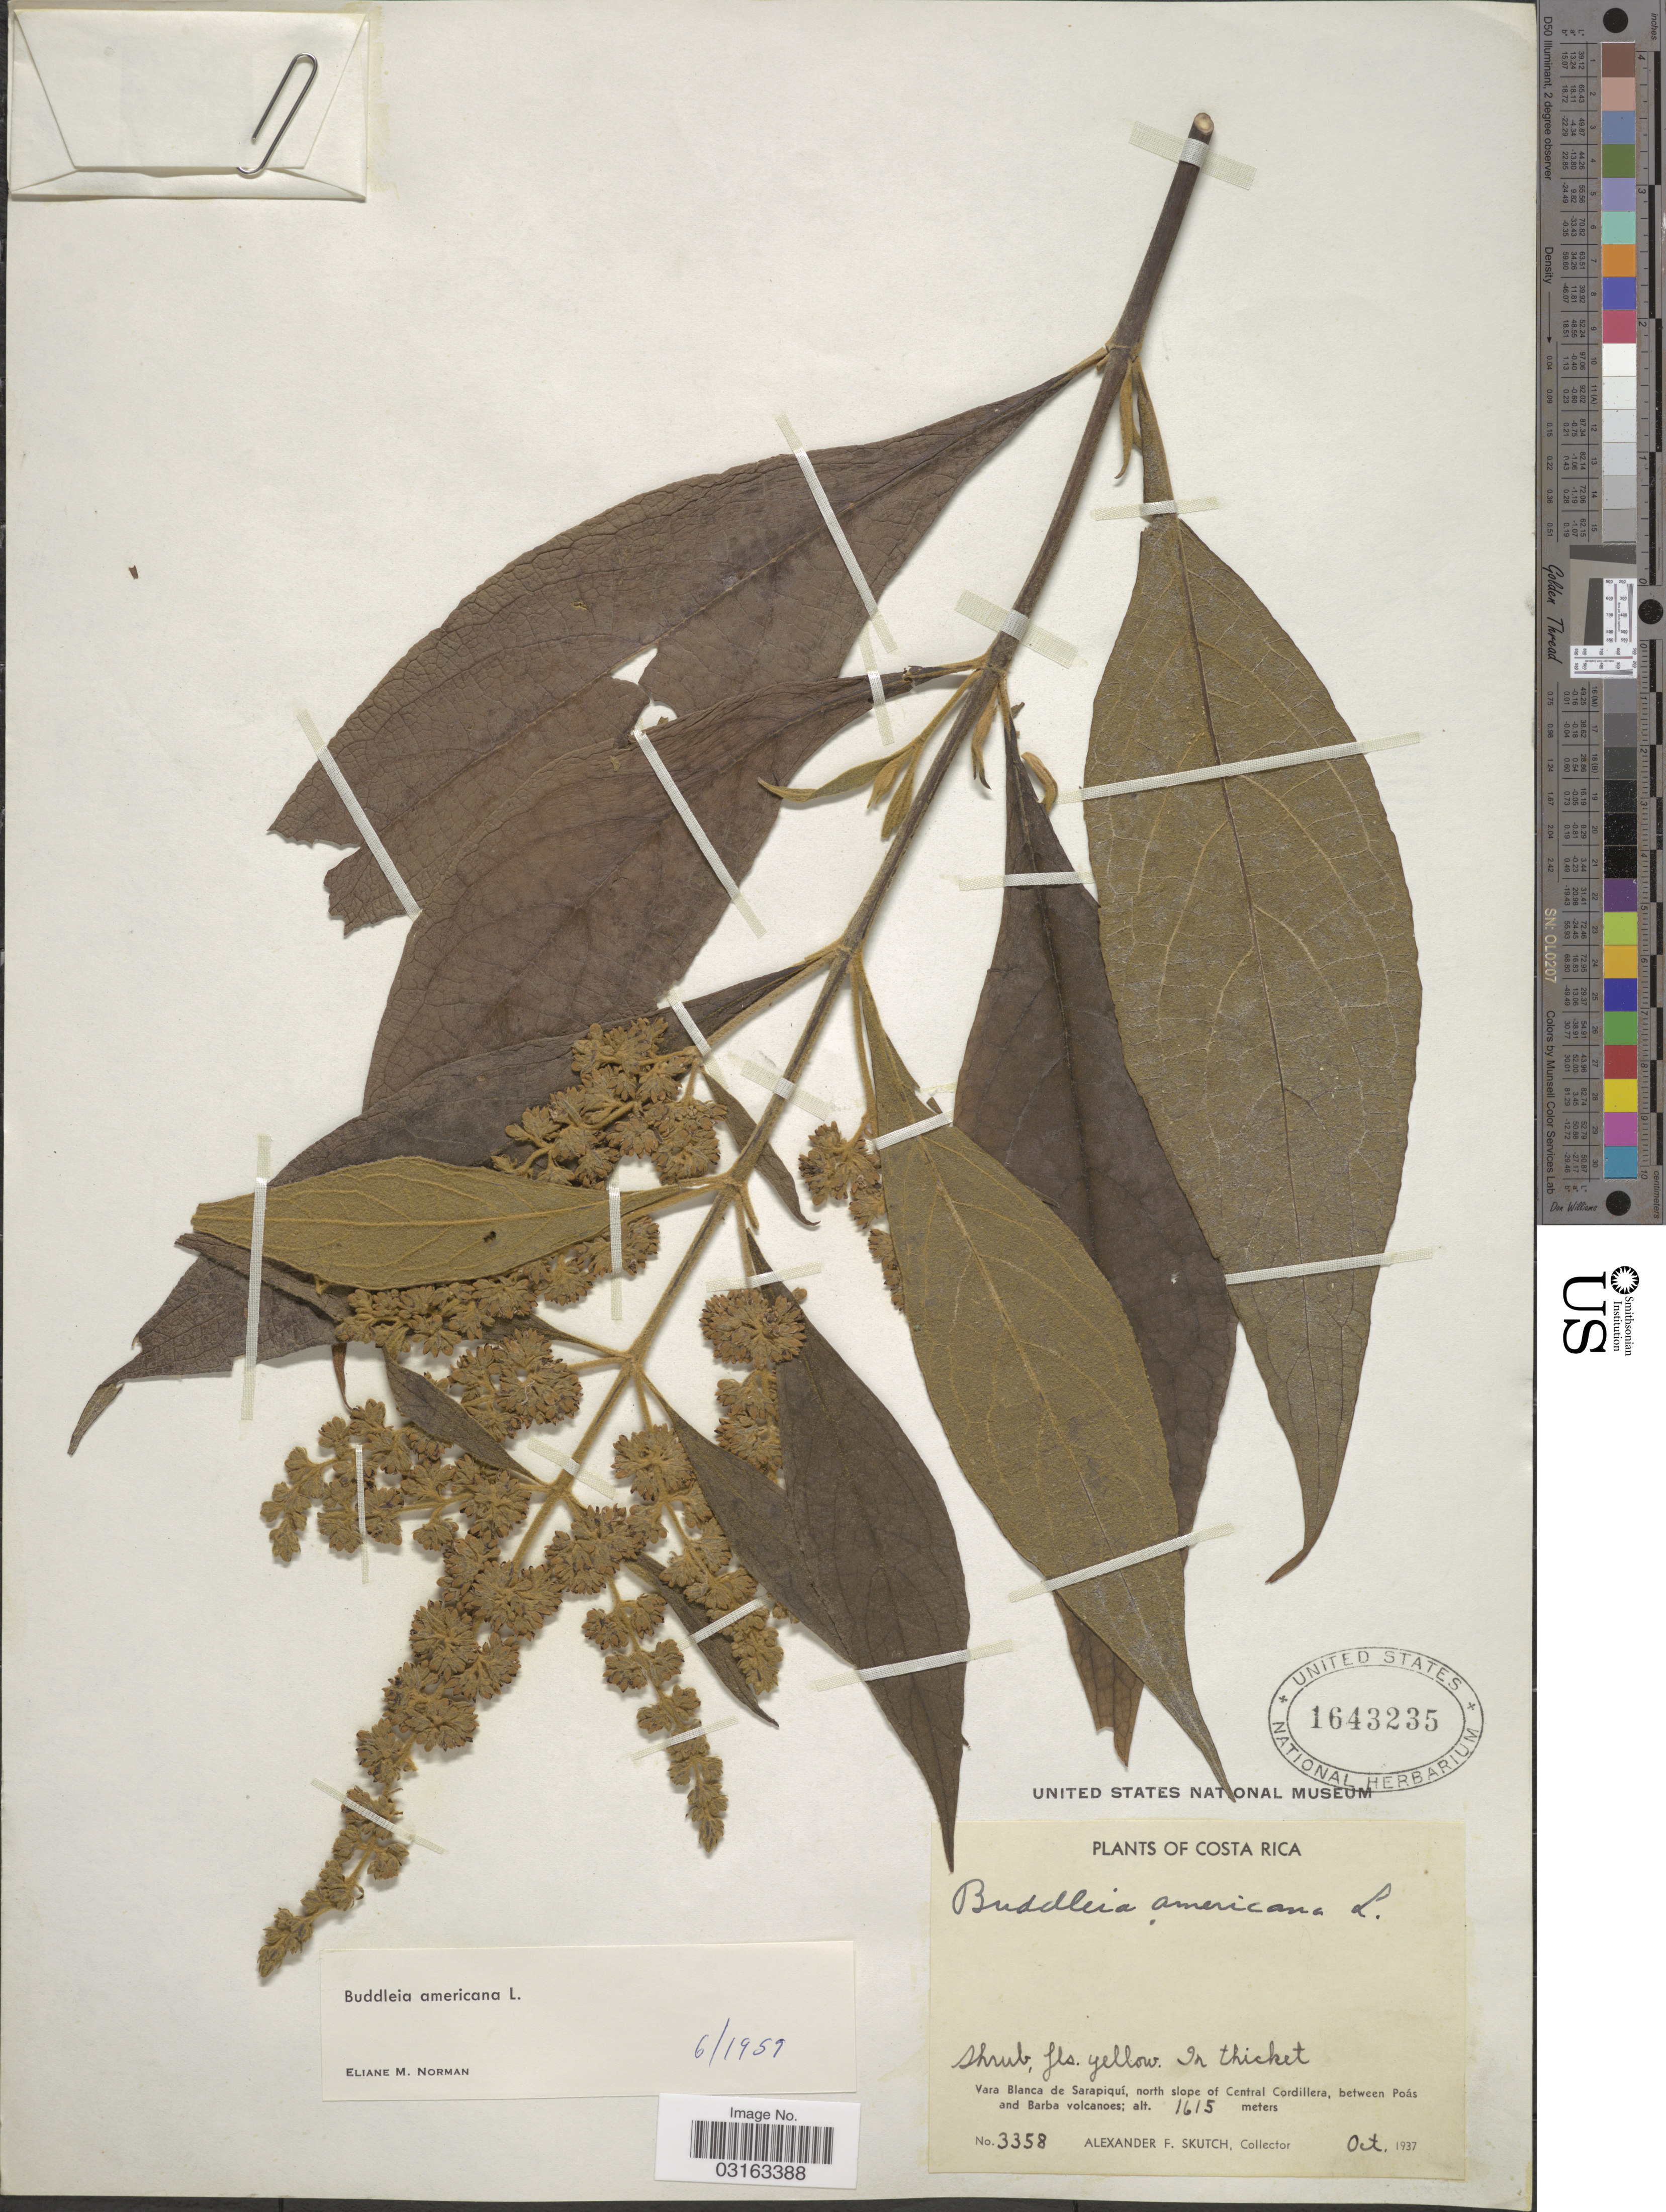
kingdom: Plantae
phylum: Tracheophyta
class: Magnoliopsida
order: Lamiales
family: Scrophulariaceae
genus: Buddleja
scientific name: Buddleja americana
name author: L.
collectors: A. F. Skutch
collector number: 3358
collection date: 1937-10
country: Costa Rica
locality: Vara Blanca de Sarapiquí, north slope of Central Cordillera, between Poás and Barba volcanoes.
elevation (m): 1615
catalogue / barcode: US 1643235